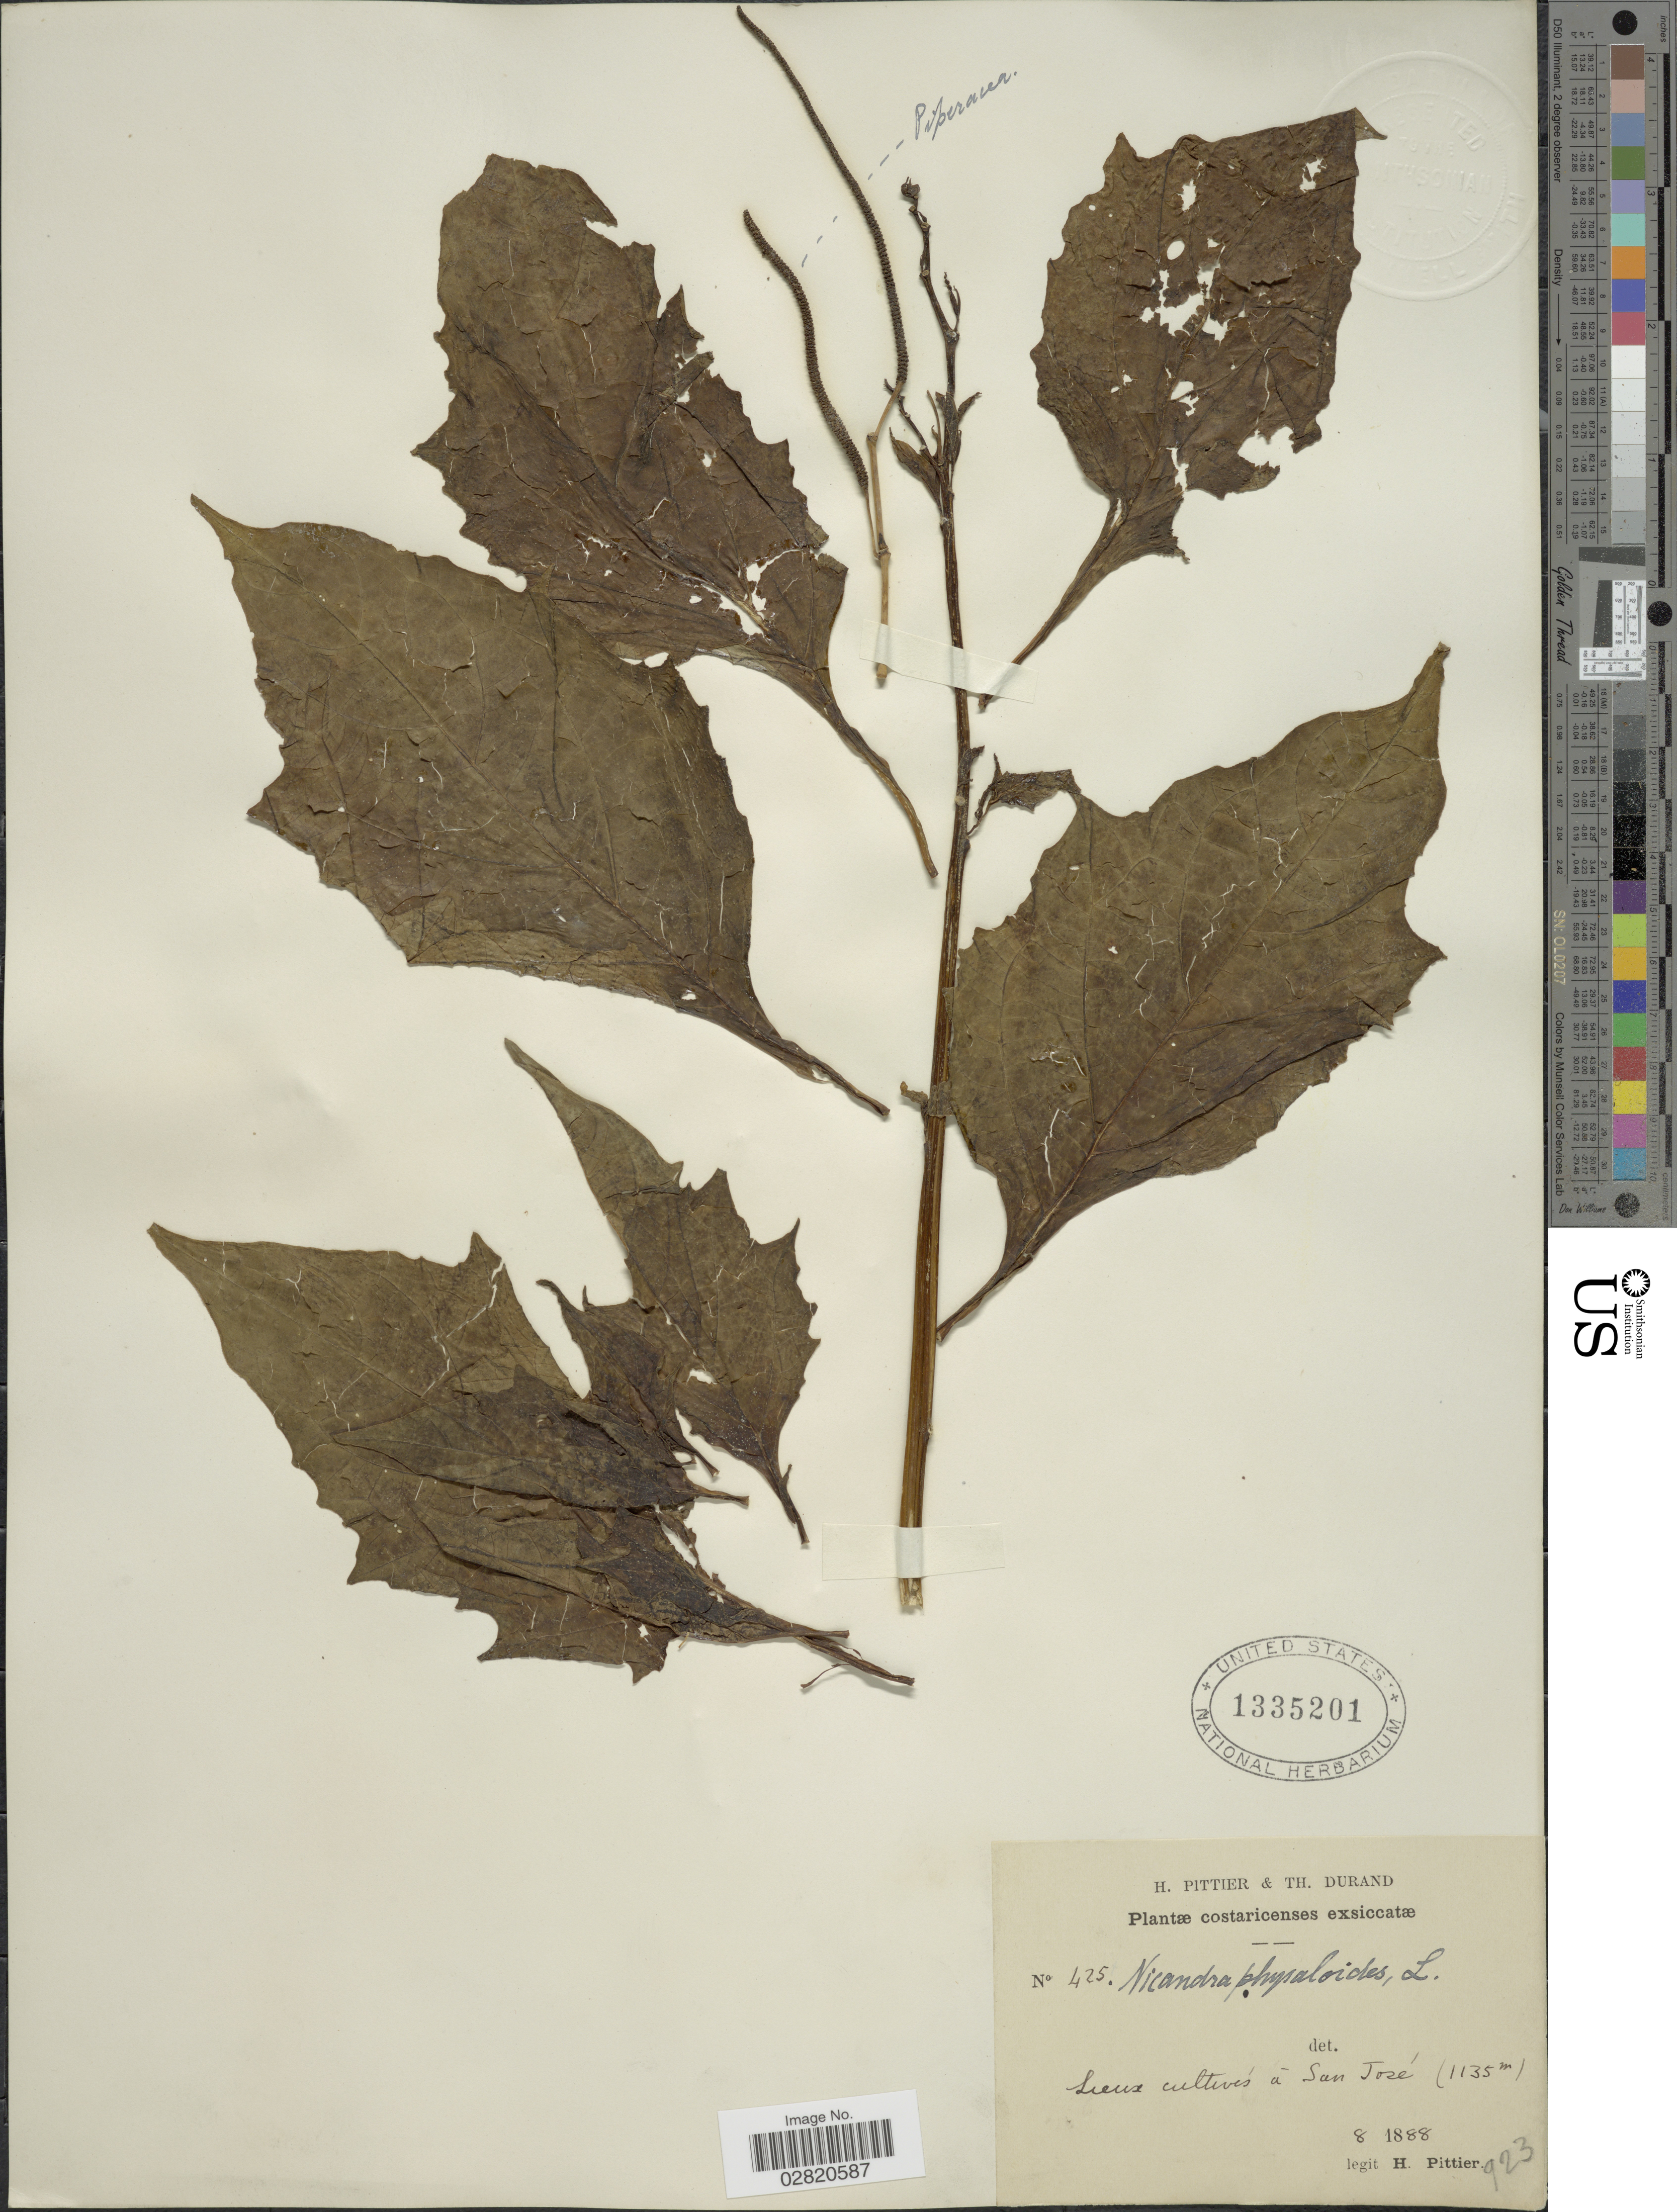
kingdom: Plantae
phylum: Tracheophyta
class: Magnoliopsida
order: Solanales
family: Solanaceae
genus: Nicandra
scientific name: Nicandra physalodes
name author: (L.) Gaertn.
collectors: H. F. Pittier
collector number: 425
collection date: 1888-08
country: Costa Rica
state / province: San José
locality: Lieux cultivés á San José.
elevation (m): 1135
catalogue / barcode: US 1335201